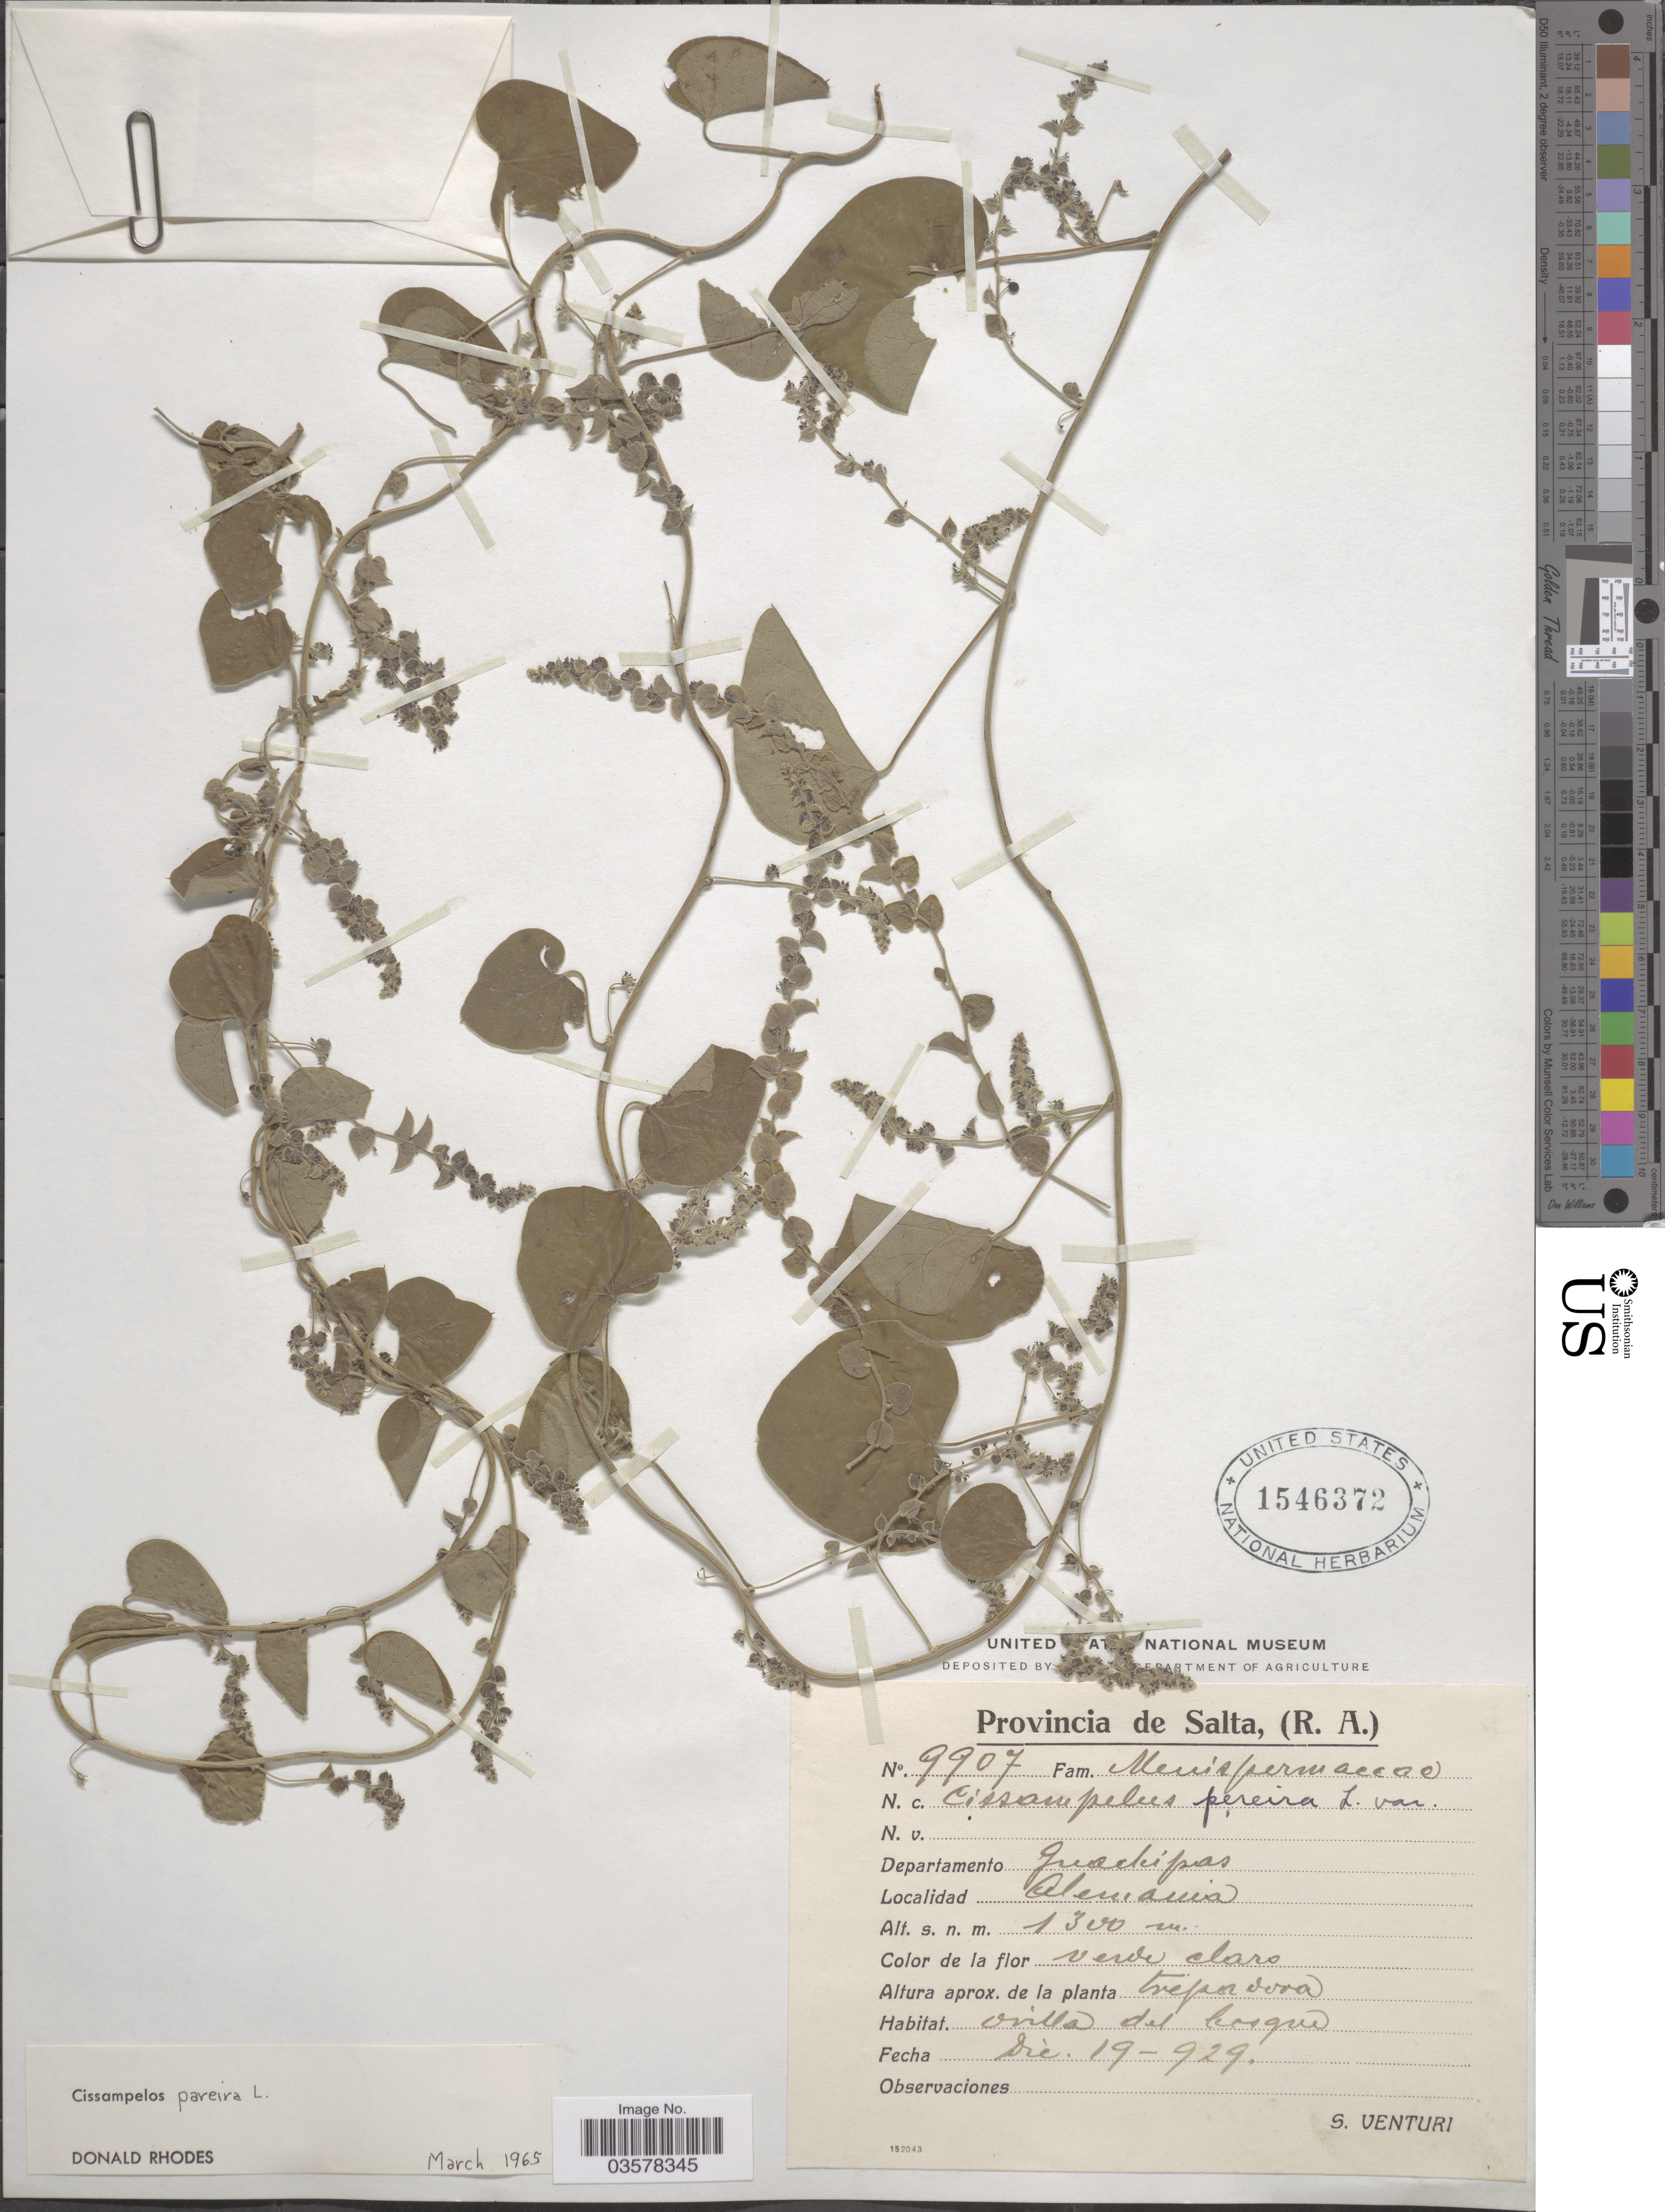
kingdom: Plantae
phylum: Tracheophyta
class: Magnoliopsida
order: Ranunculales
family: Menispermaceae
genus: Cissampelos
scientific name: Cissampelos pareira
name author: L.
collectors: S. Venturi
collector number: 9907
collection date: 1929-12-19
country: Argentina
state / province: Salta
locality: Departamento Guachipas, Almania.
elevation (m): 1300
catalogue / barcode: US 1546372